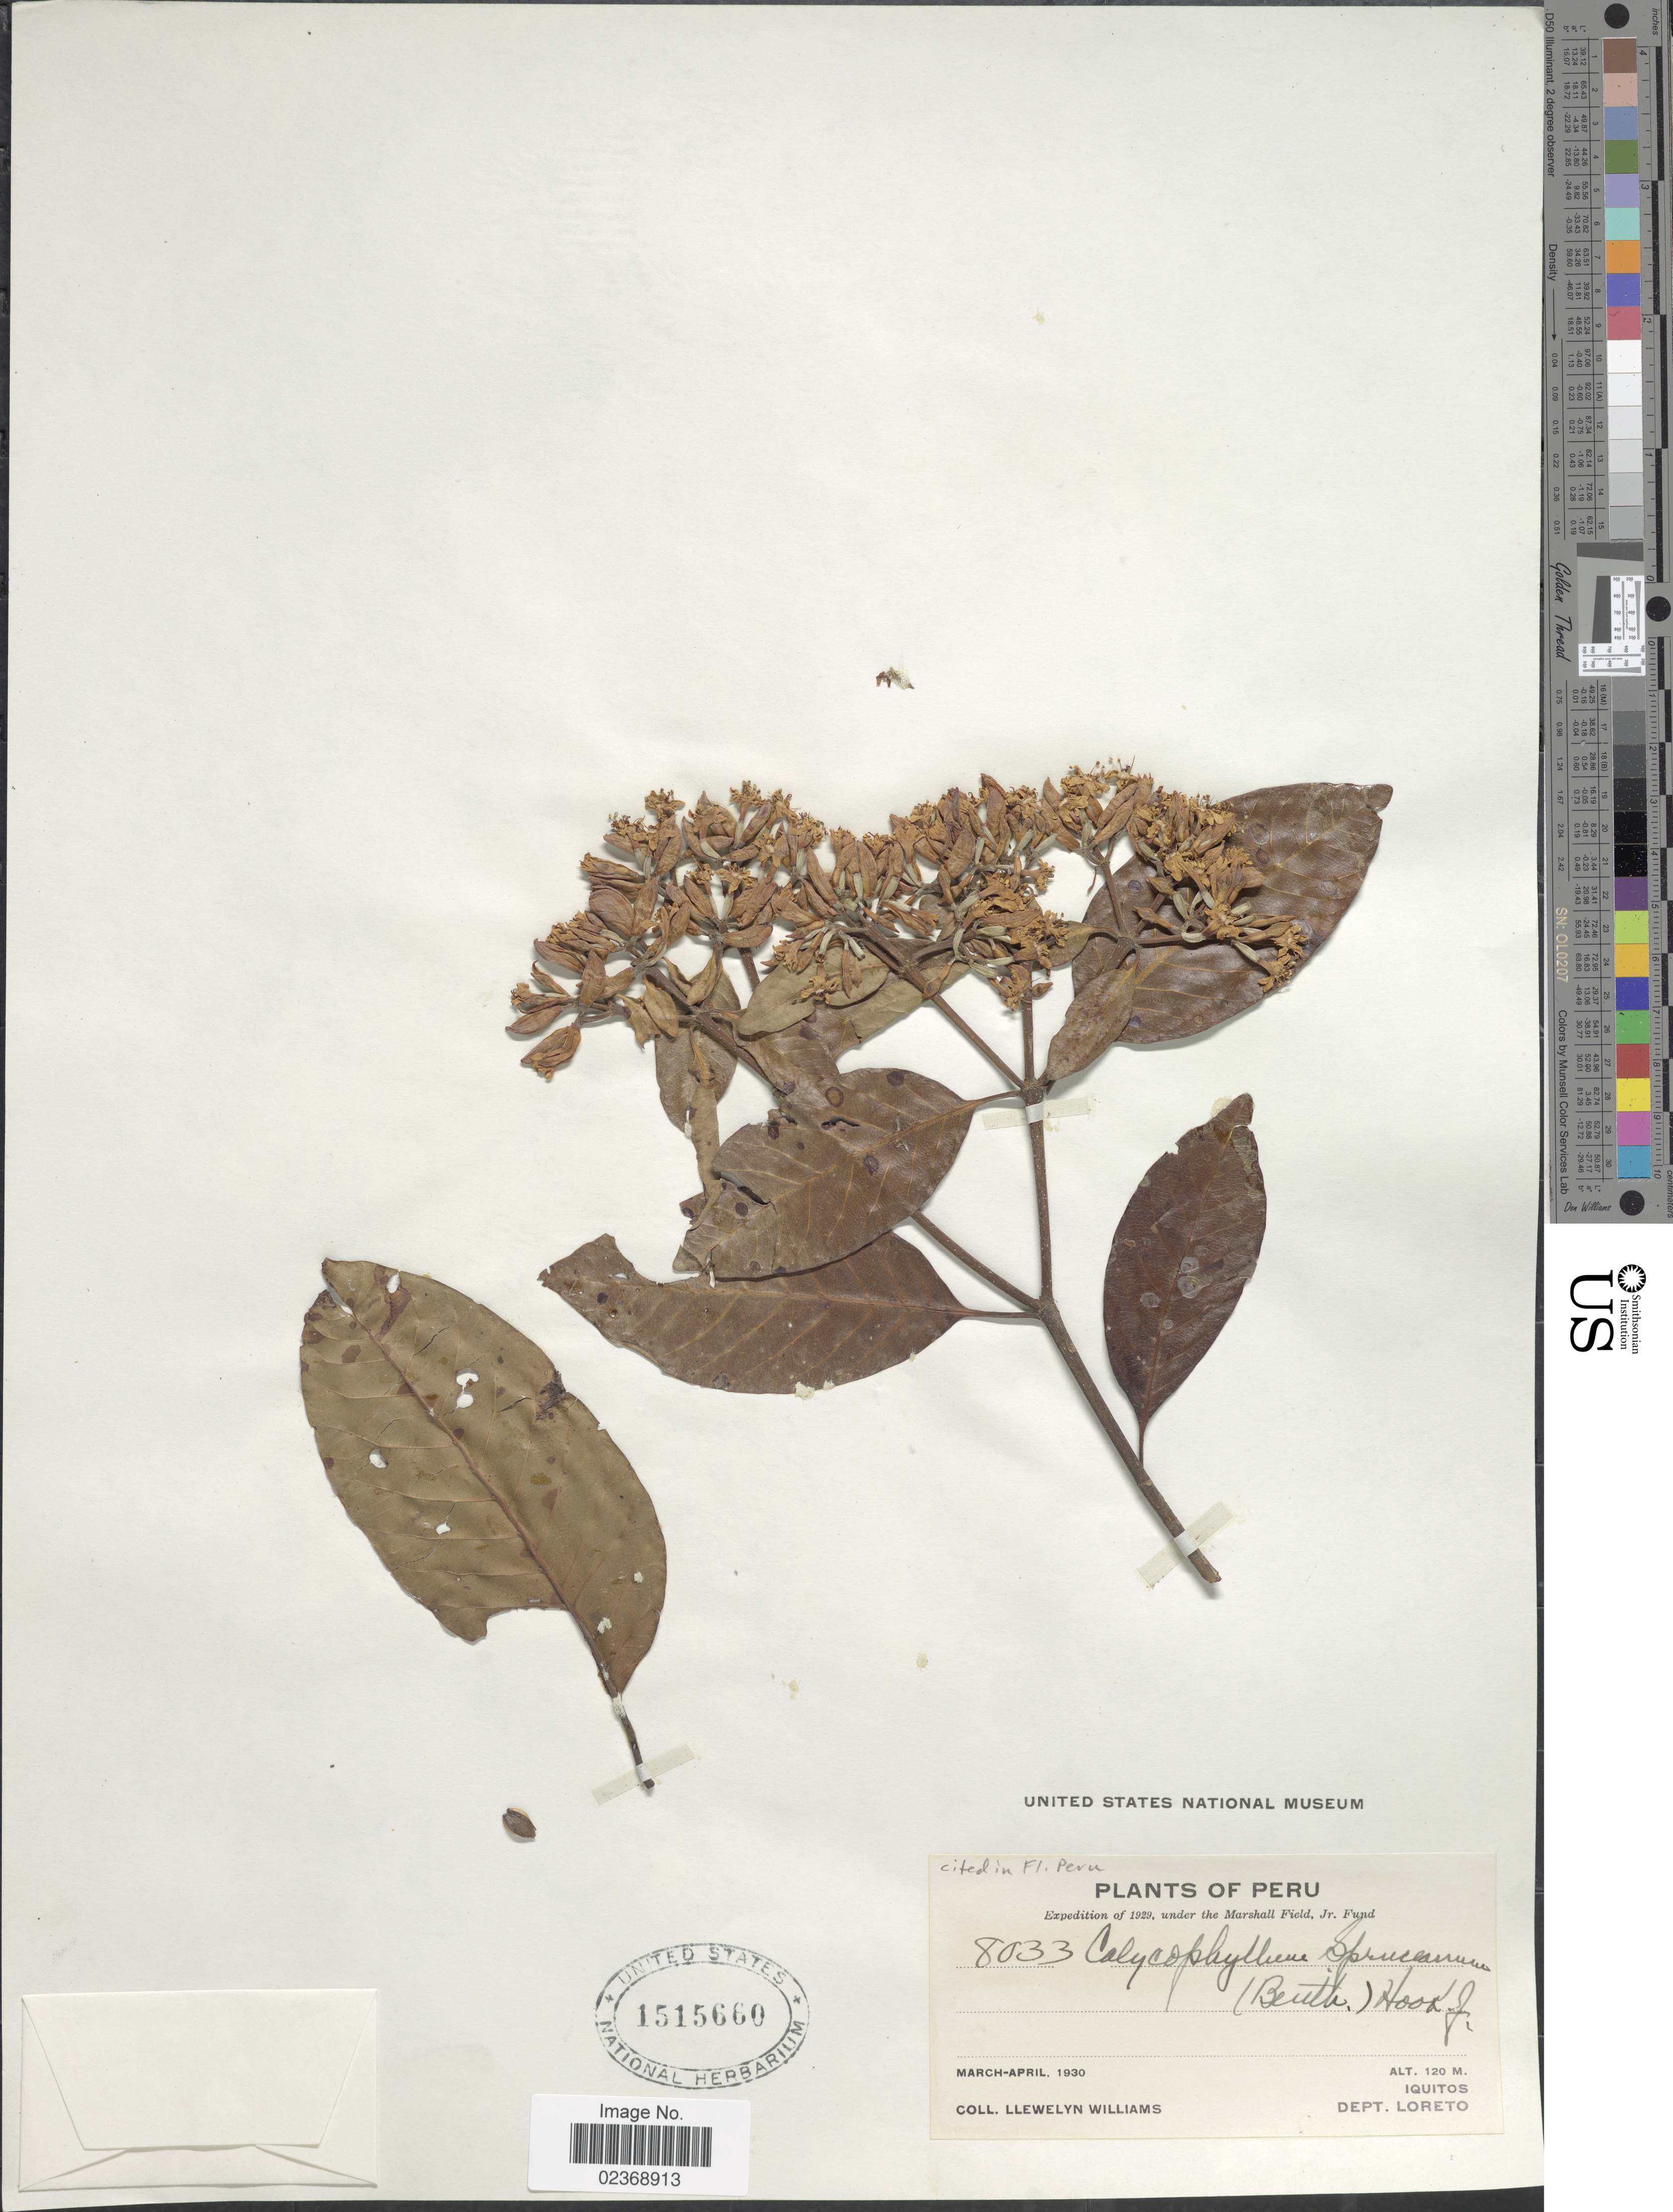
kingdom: Plantae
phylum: Tracheophyta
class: Magnoliopsida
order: Gentianales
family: Rubiaceae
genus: Calycophyllum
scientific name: Calycophyllum spruceanum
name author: (Benth.) Hook. f. ex K. Schum.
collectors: Ll. Williams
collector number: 8033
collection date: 1930-03/1930-04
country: Peru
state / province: Loreto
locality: Iquitos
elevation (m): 120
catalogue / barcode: US 1515660